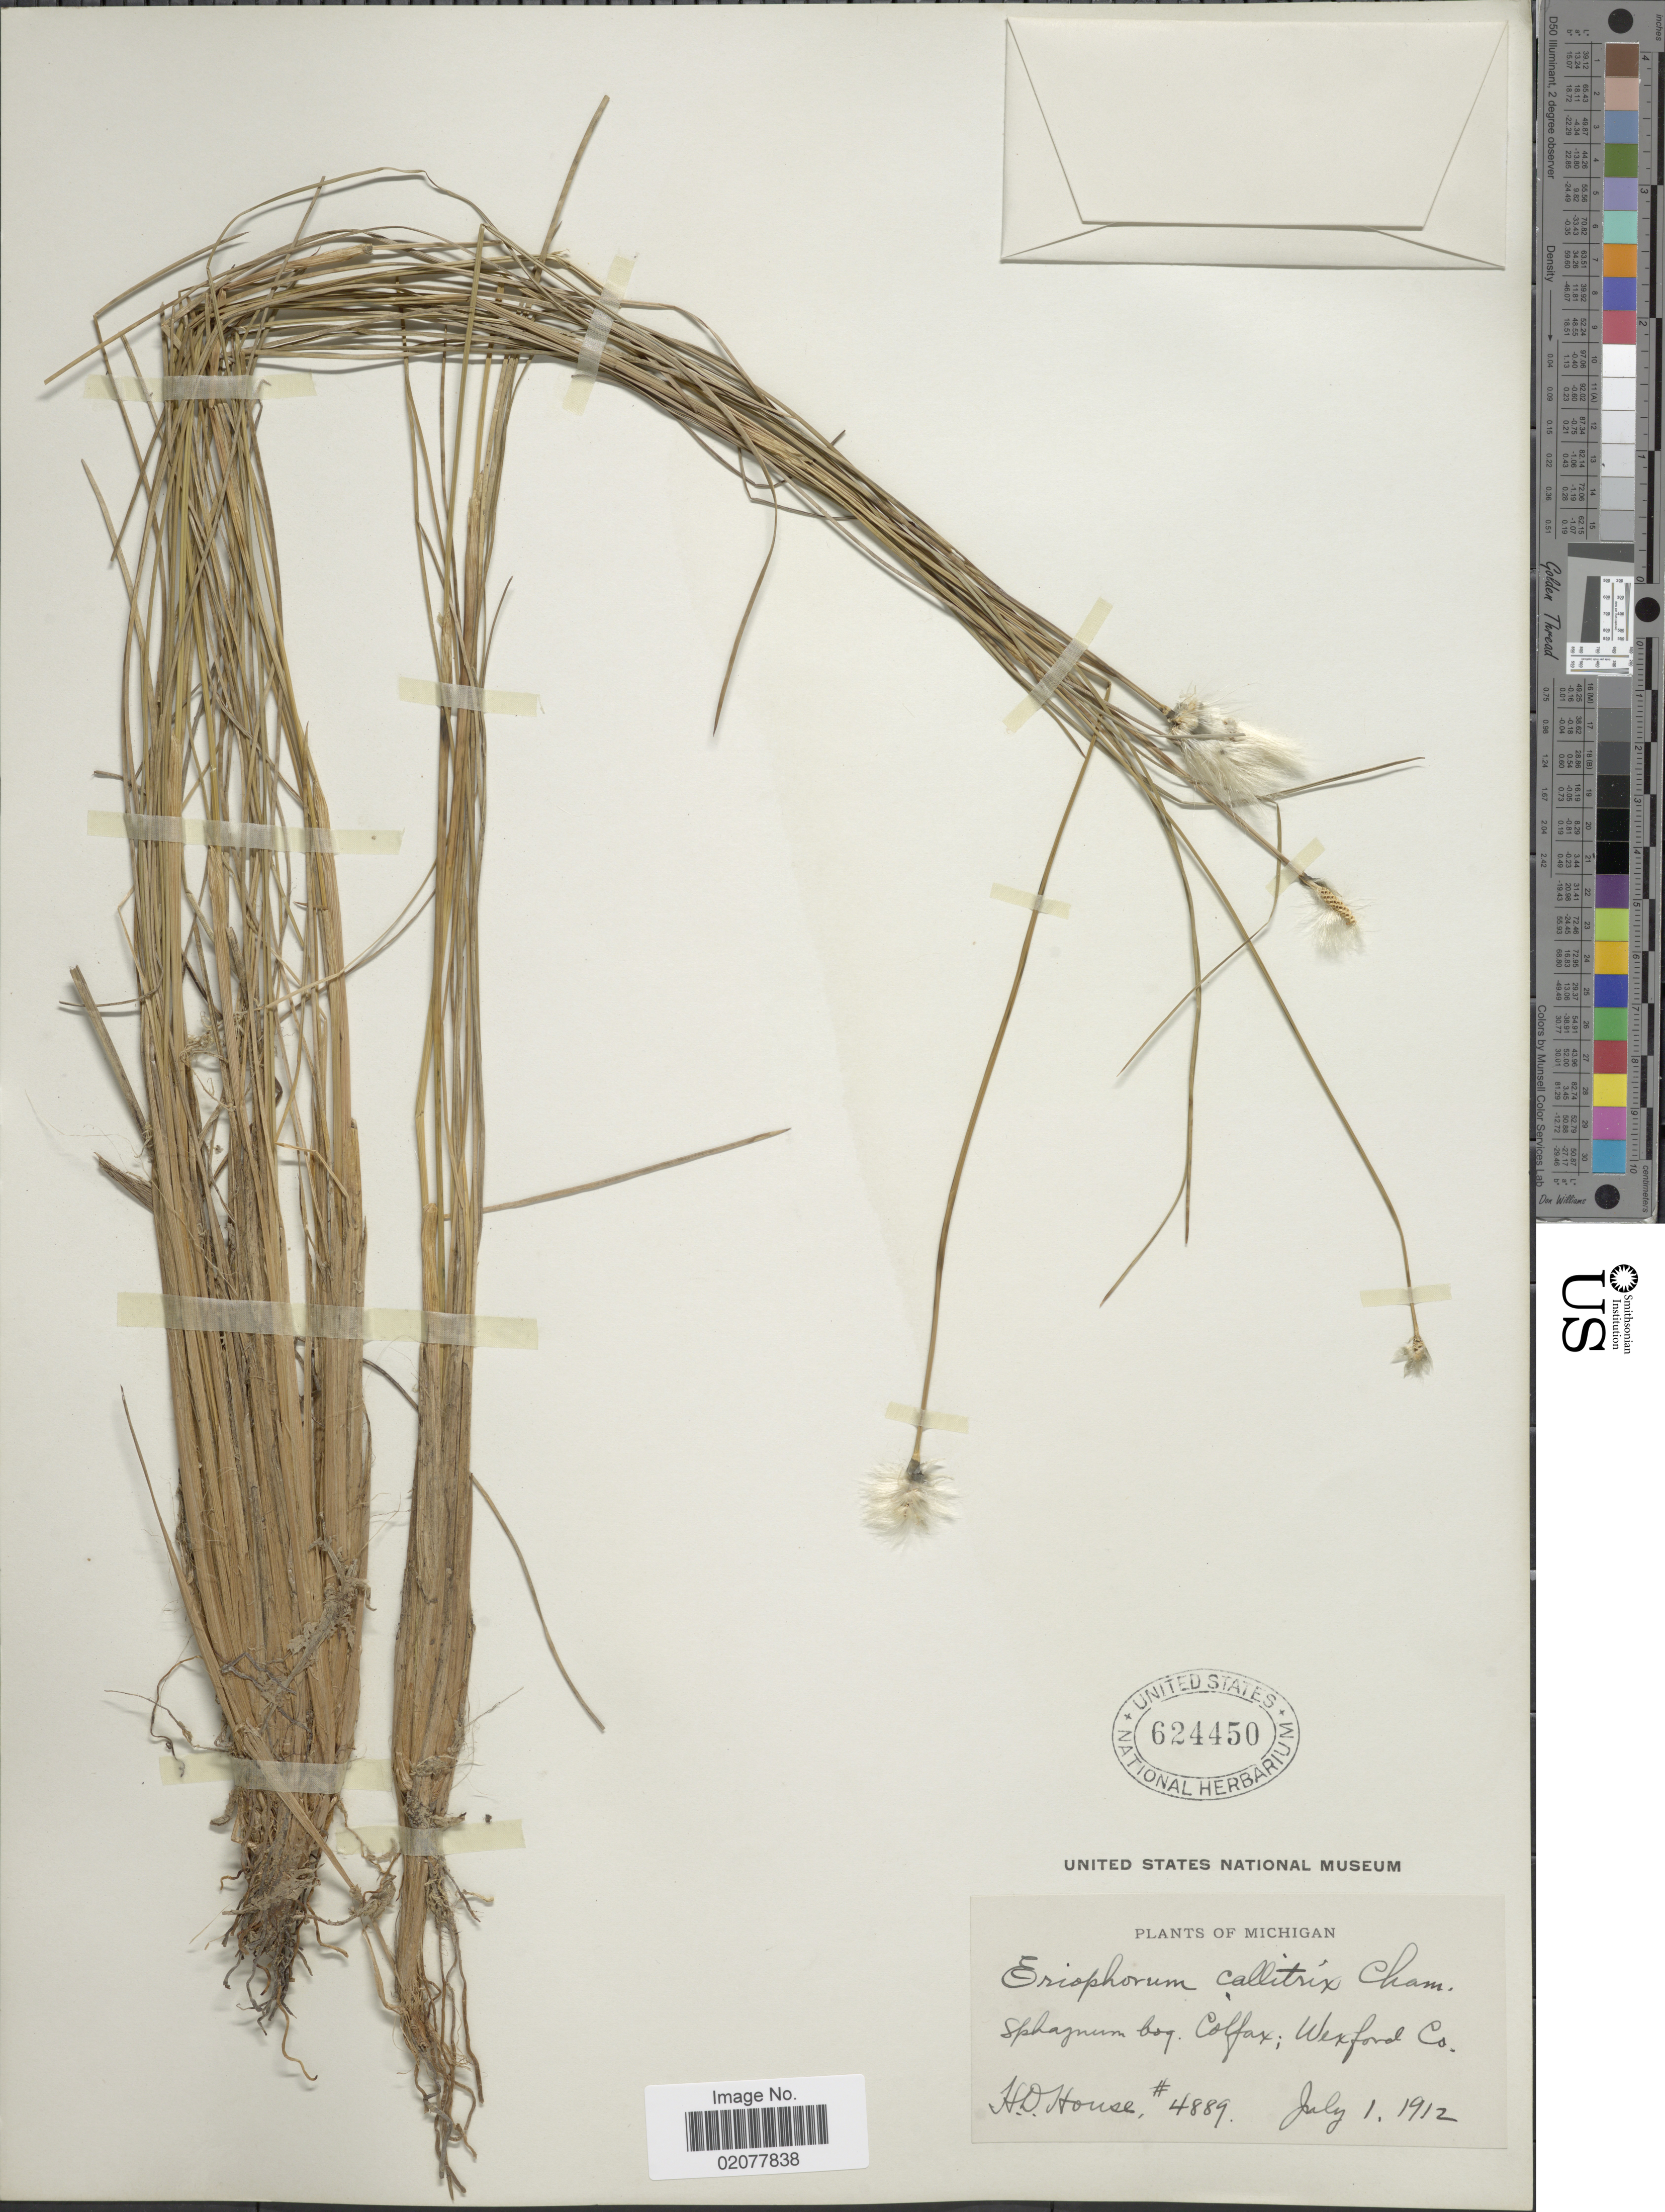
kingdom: Plantae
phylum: Tracheophyta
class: Liliopsida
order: Poales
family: Cyperaceae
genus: Eriophorum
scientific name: Eriophorum spissum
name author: Fernald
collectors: H. D. House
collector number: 4889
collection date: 1912-07-01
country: United States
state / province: Michigan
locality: Sphagnum bog. Colfax: Wexford Co.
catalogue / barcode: US 624450